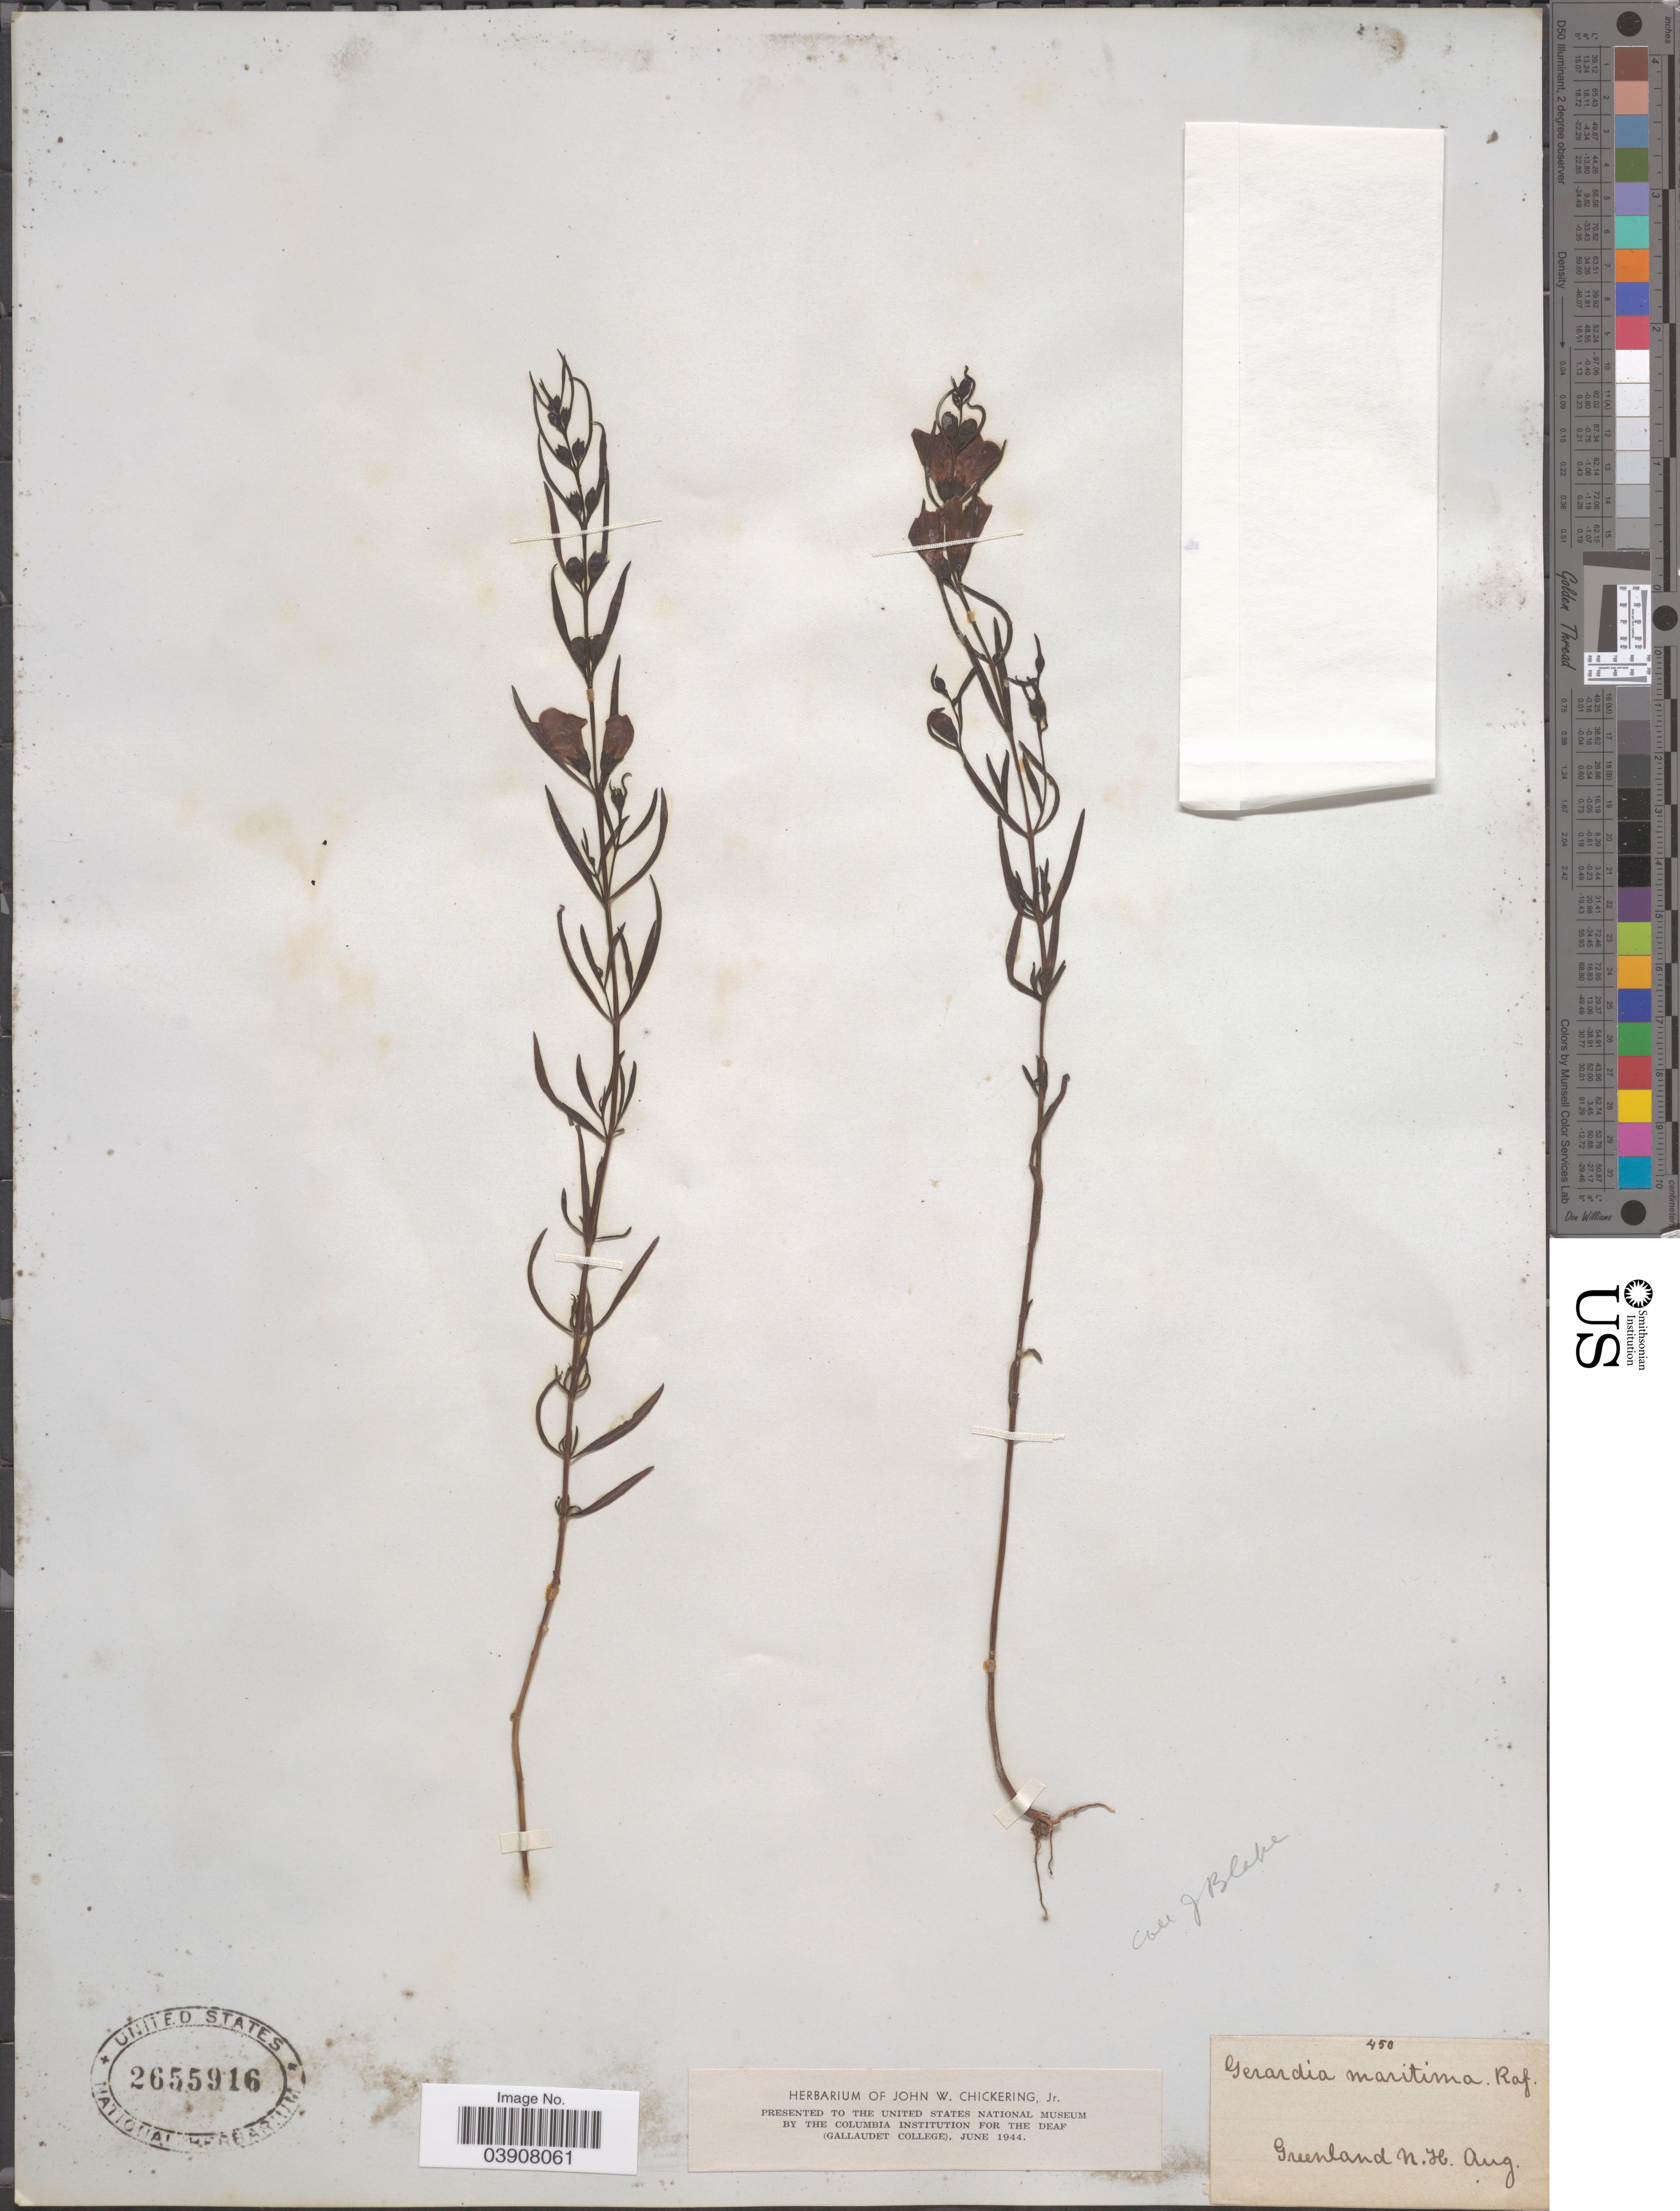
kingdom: Plantae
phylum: Tracheophyta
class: Magnoliopsida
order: Lamiales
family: Orobanchaceae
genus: Agalinis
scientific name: Agalinis maritima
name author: (Raf.) Raf.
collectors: Ex herb. John W. Chickering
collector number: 458*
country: United States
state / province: New Hampshire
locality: Greenland.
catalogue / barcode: US 2655916